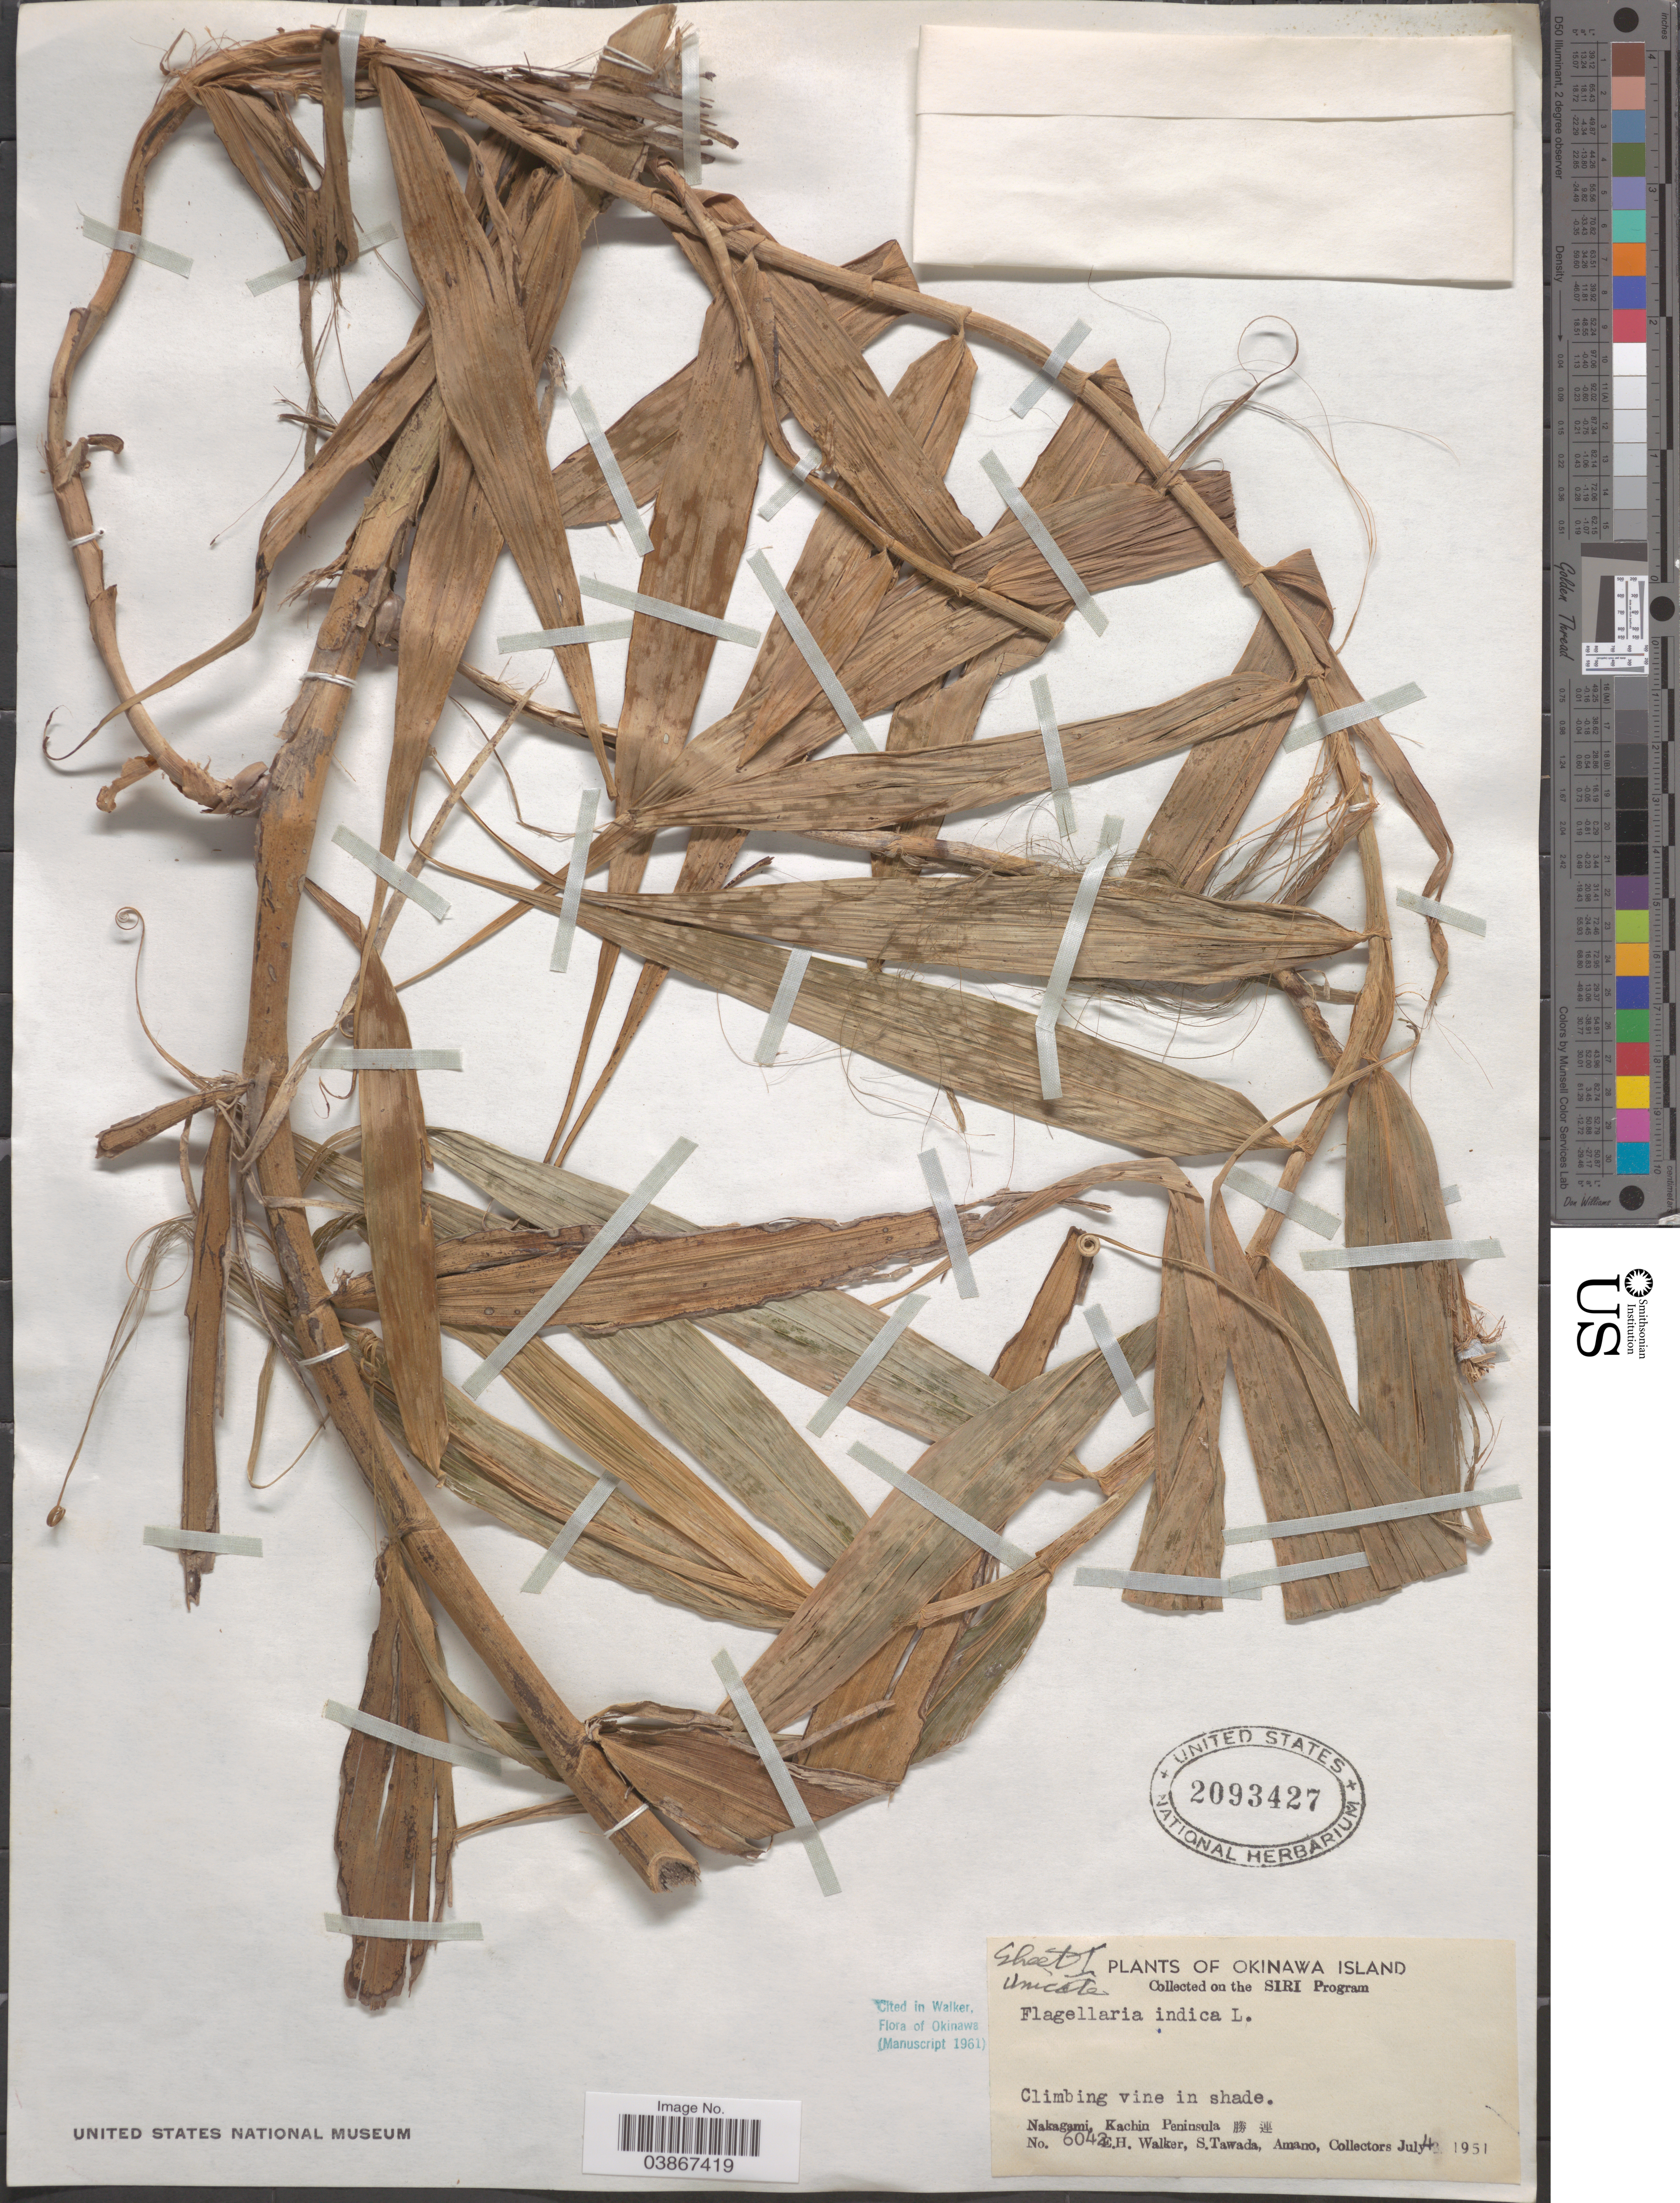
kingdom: Plantae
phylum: Tracheophyta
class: Liliopsida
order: Poales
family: Flagellariaceae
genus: Flagellaria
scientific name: Flagellaria indica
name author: L.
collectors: E. H. Walker & S. Tawada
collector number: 6042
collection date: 1951-07-04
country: Japan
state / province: Okinawa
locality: Okinawa Island. Nakagami, Kachin Peninsula. X.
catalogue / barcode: US 2093427